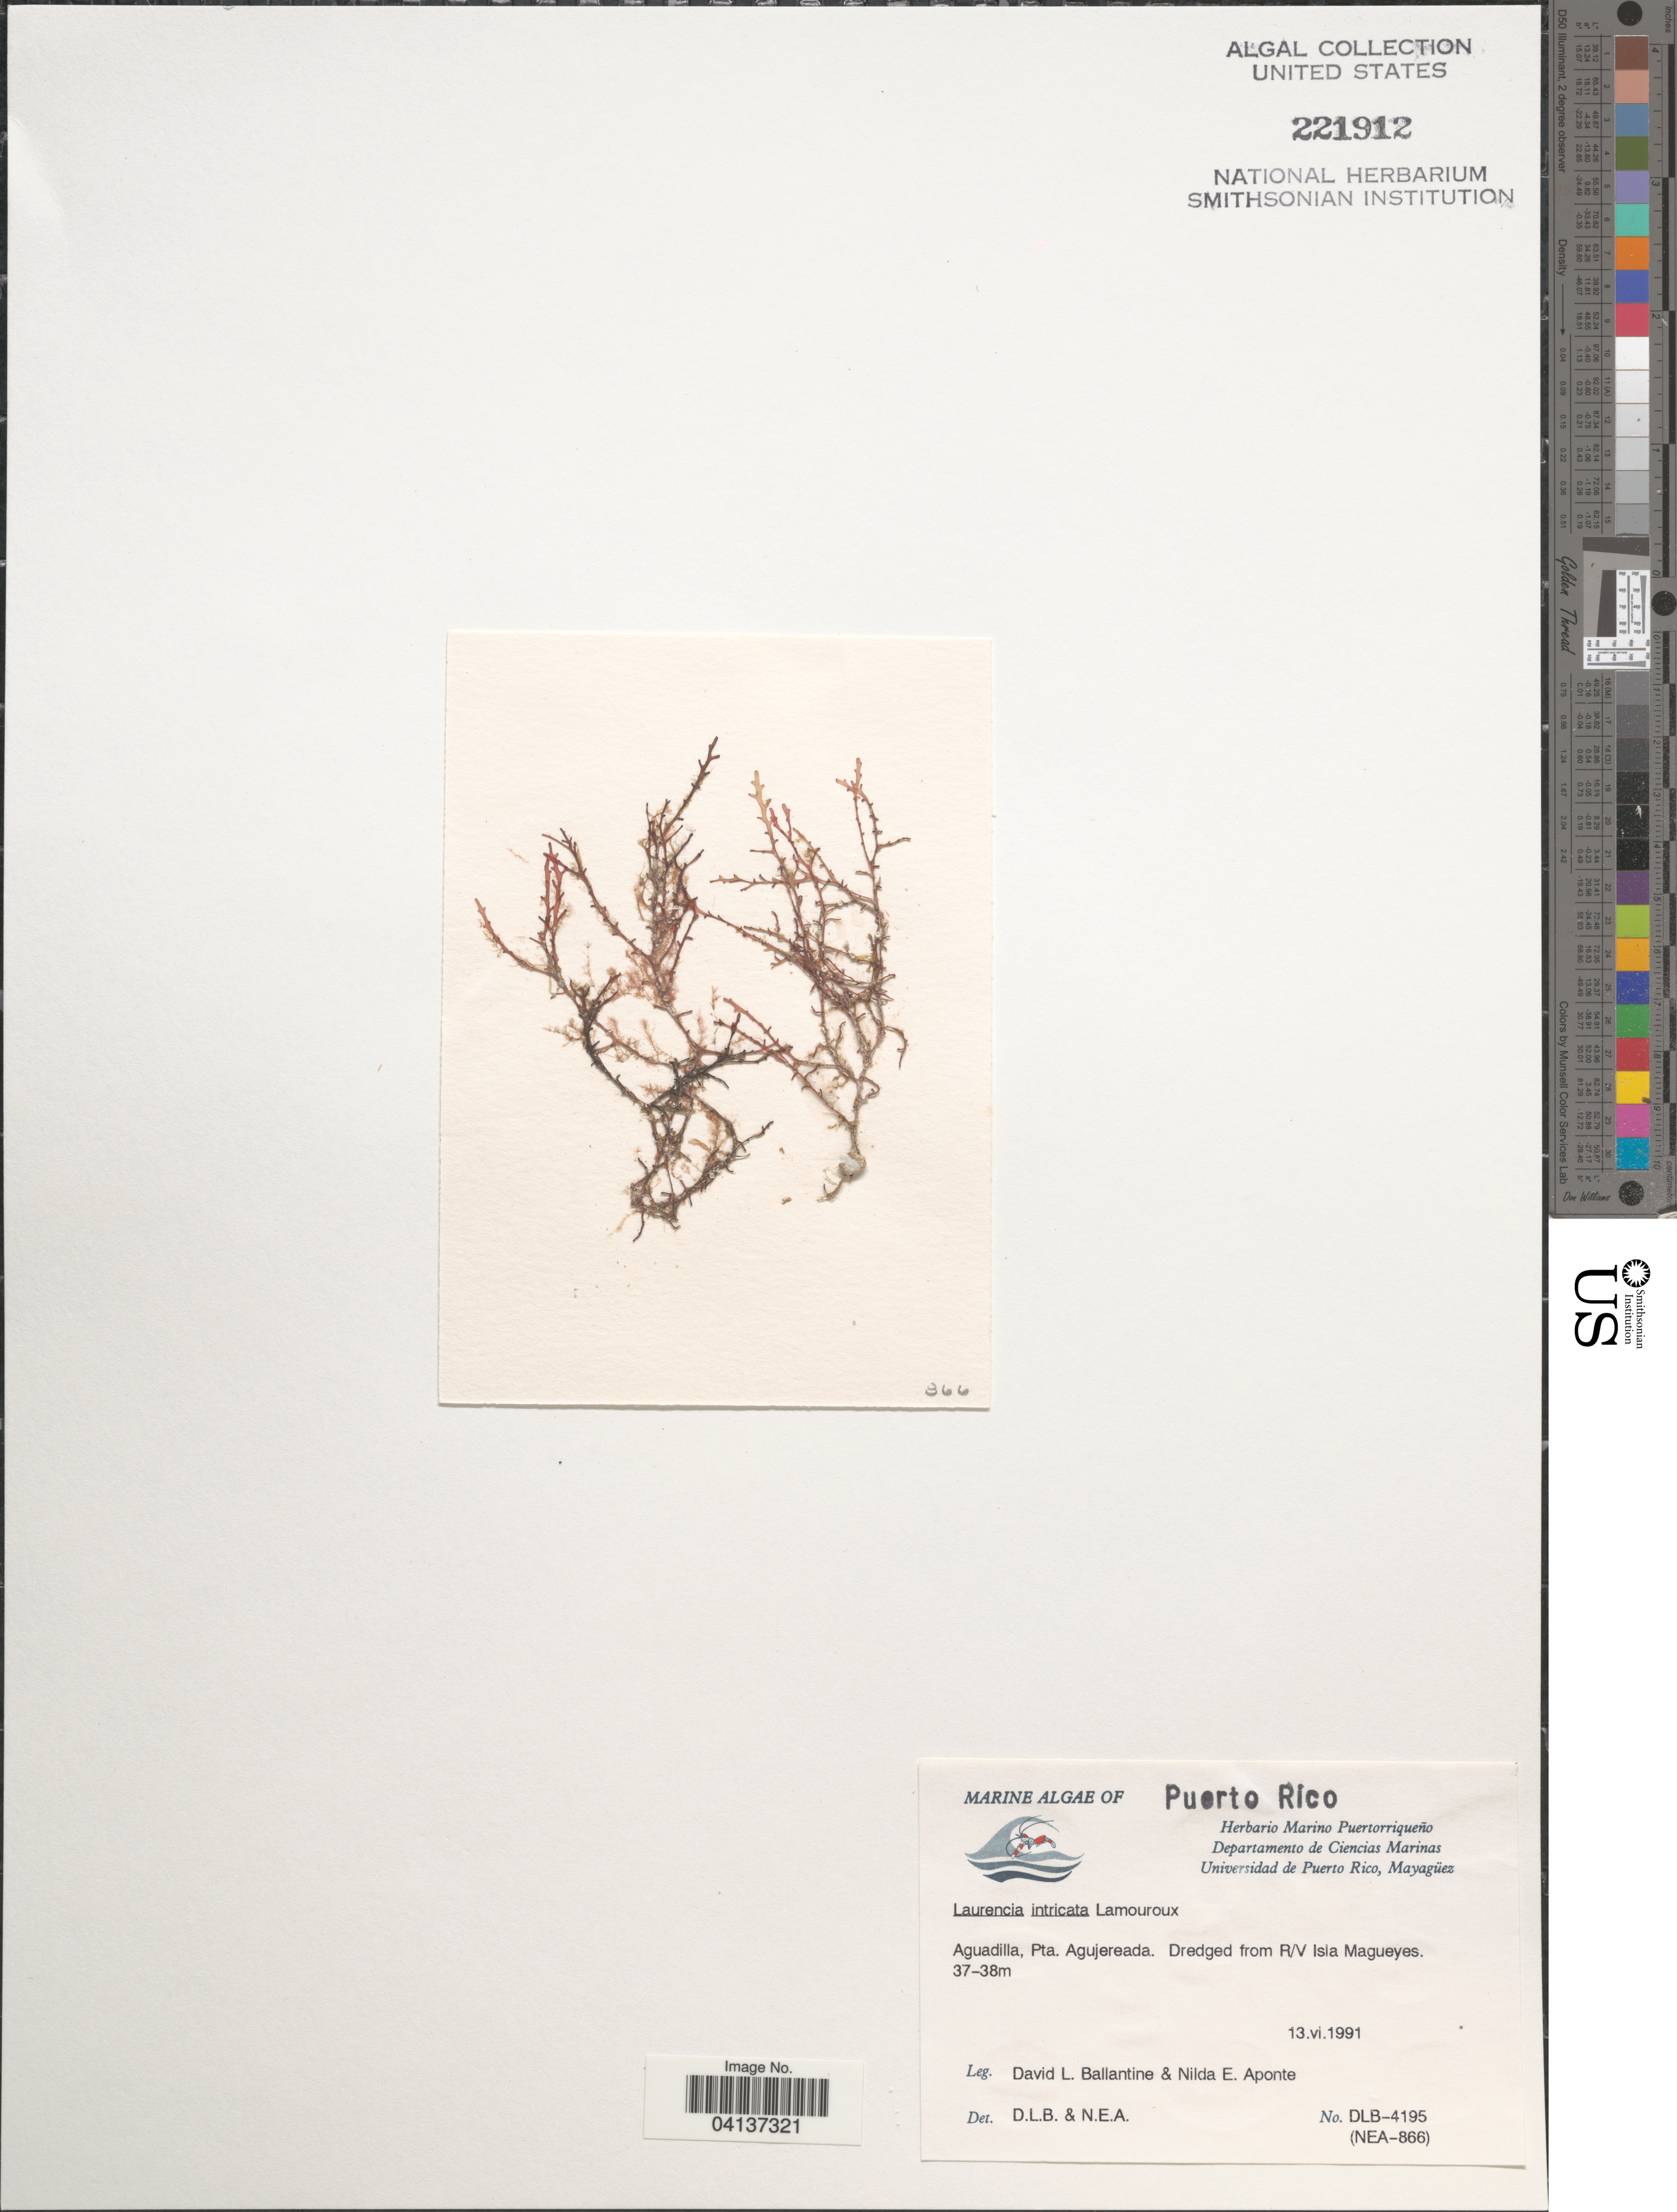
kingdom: Plantae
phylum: Rhodophyta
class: Florideophyceae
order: Ceramiales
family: Rhodomelaceae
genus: Laurencia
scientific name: Laurencia intricata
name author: J.V.Lamouroux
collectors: D.L. Ballantine & N. E. Aponte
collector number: DLB-4195/NEA-866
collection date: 1991-06-13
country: Puerto Rico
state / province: Aguadilla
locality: Pta. Agujereada. Dredged from R/V Isla Magueyes.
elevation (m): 37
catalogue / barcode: US 221912